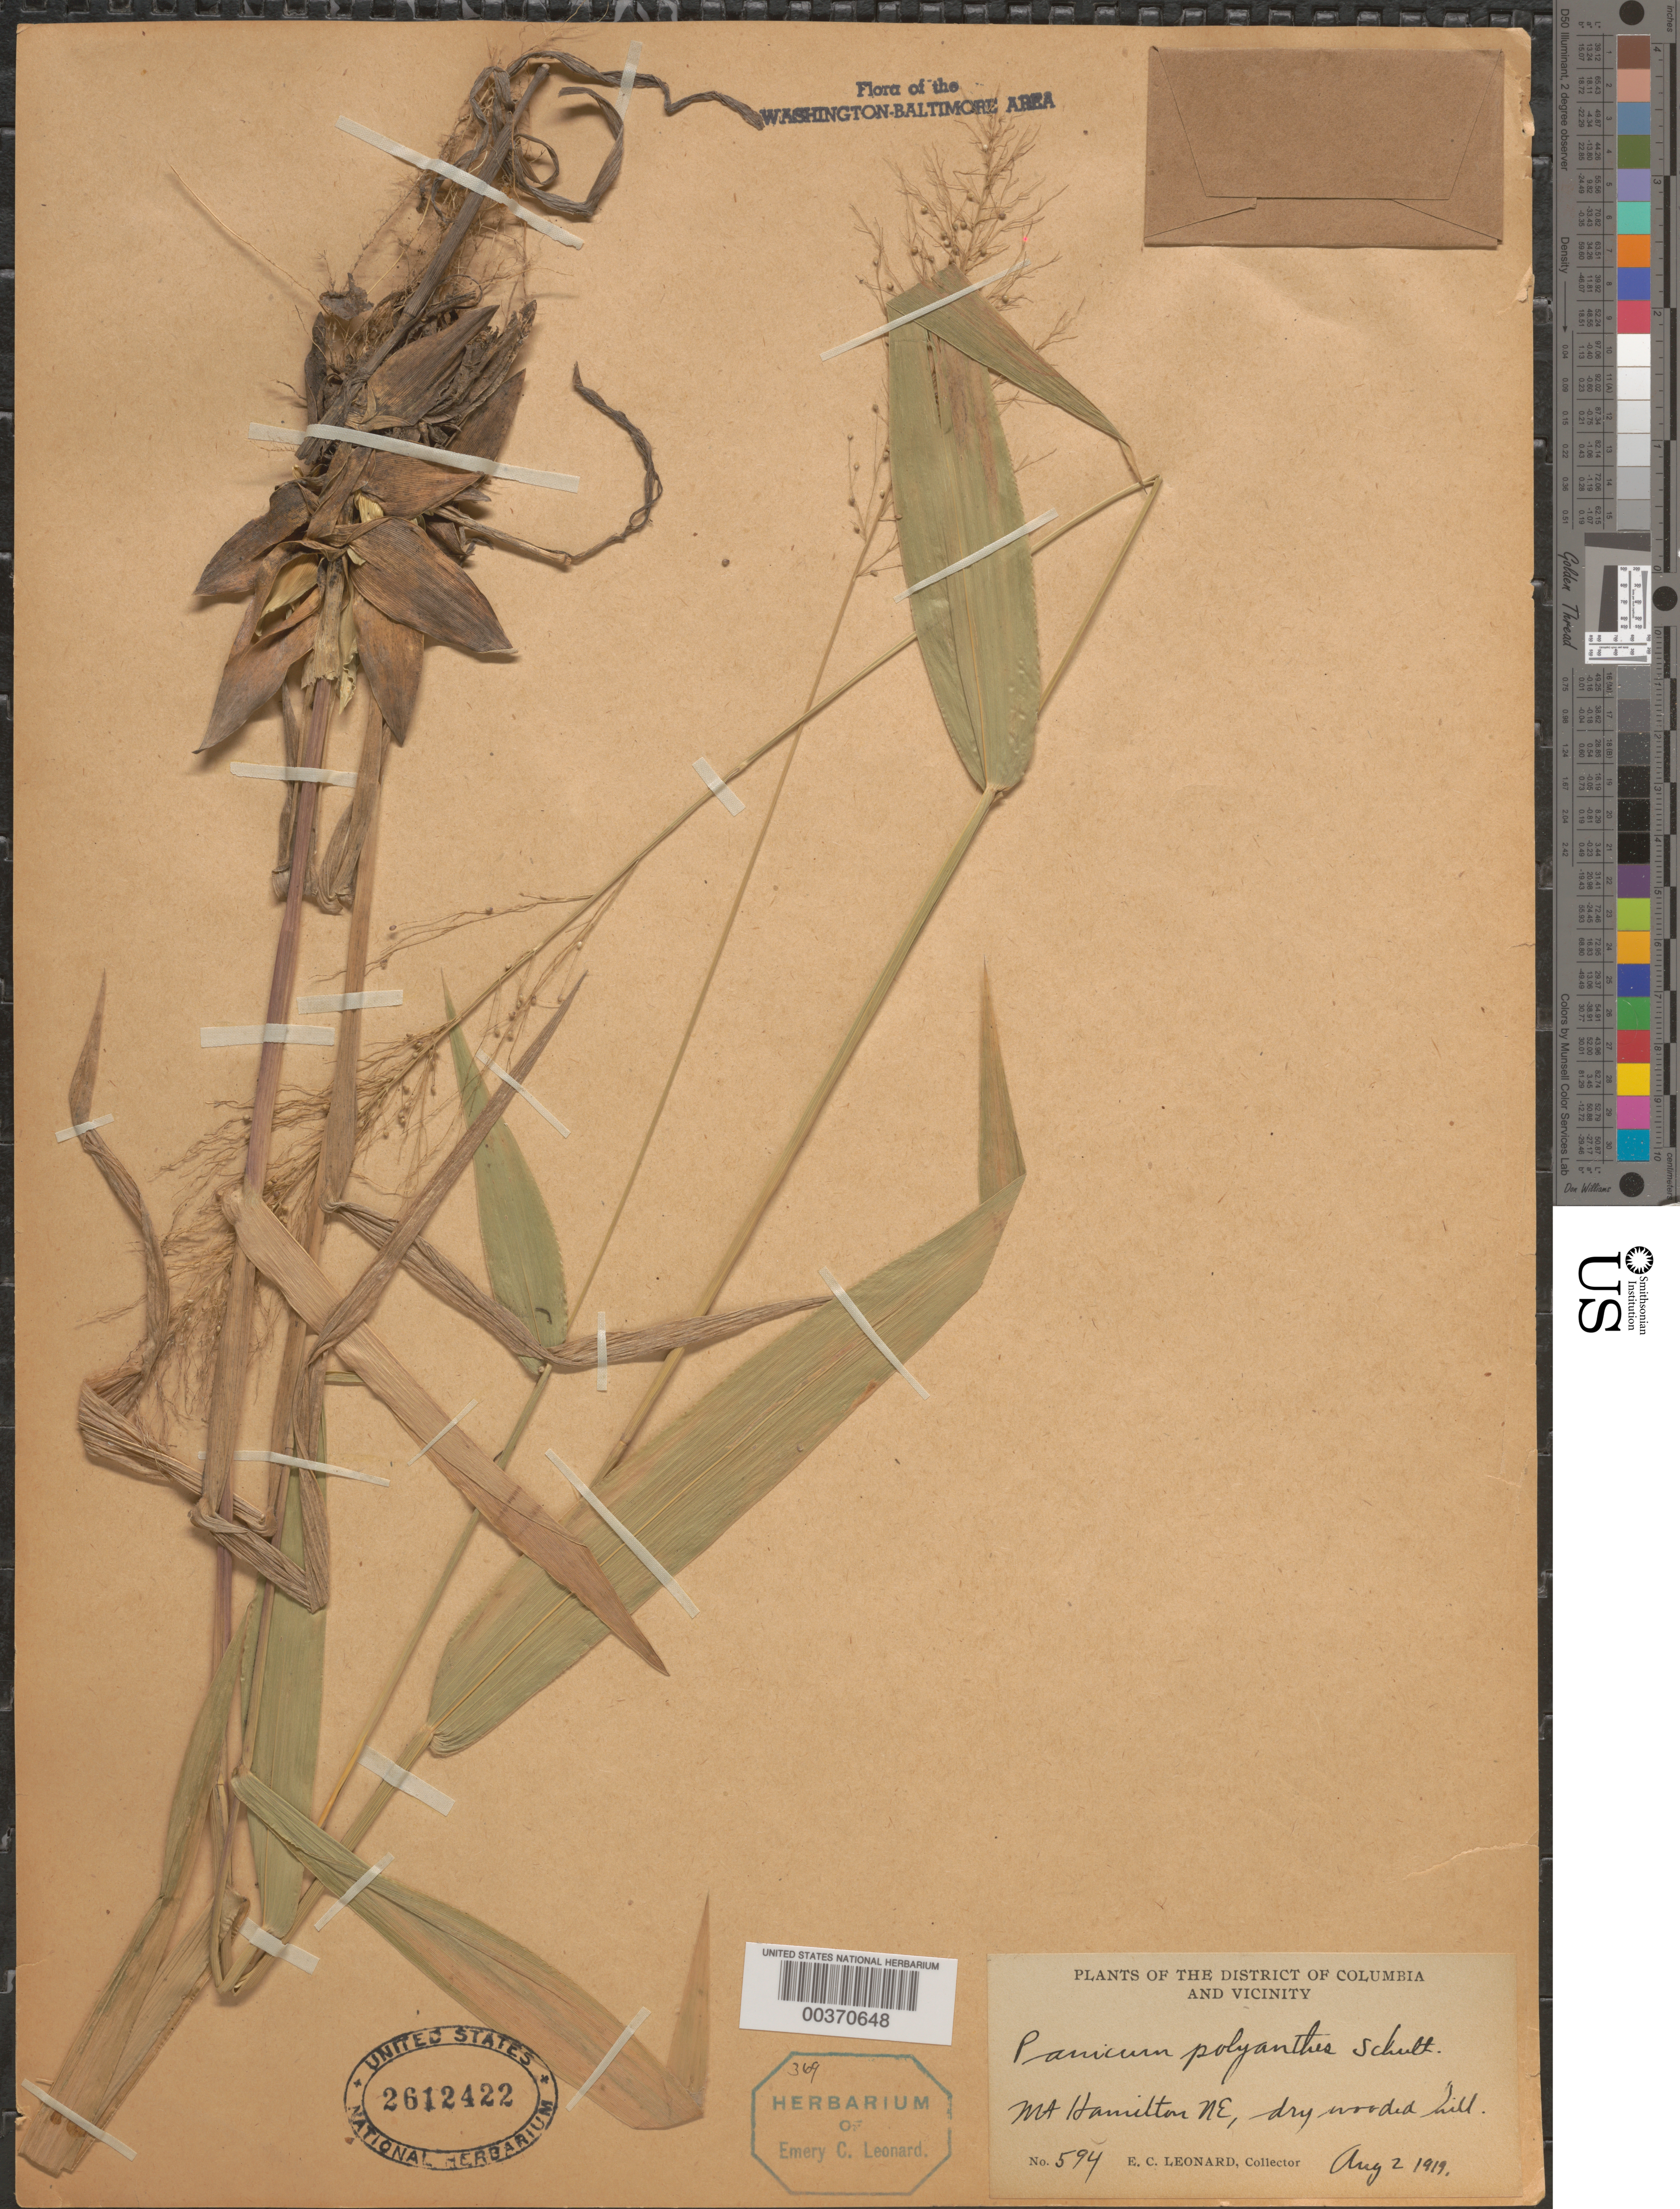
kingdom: Plantae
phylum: Tracheophyta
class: Liliopsida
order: Poales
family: Poaceae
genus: Dichanthelium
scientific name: Dichanthelium sphaerocarpon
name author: (Elliott) Gould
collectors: E. C. Leonard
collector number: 594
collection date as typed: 02 Aug 1919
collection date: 1919-08-02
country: United States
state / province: District of Columbia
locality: Mount Hamilton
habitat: Dry wooded hill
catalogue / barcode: US 2612422